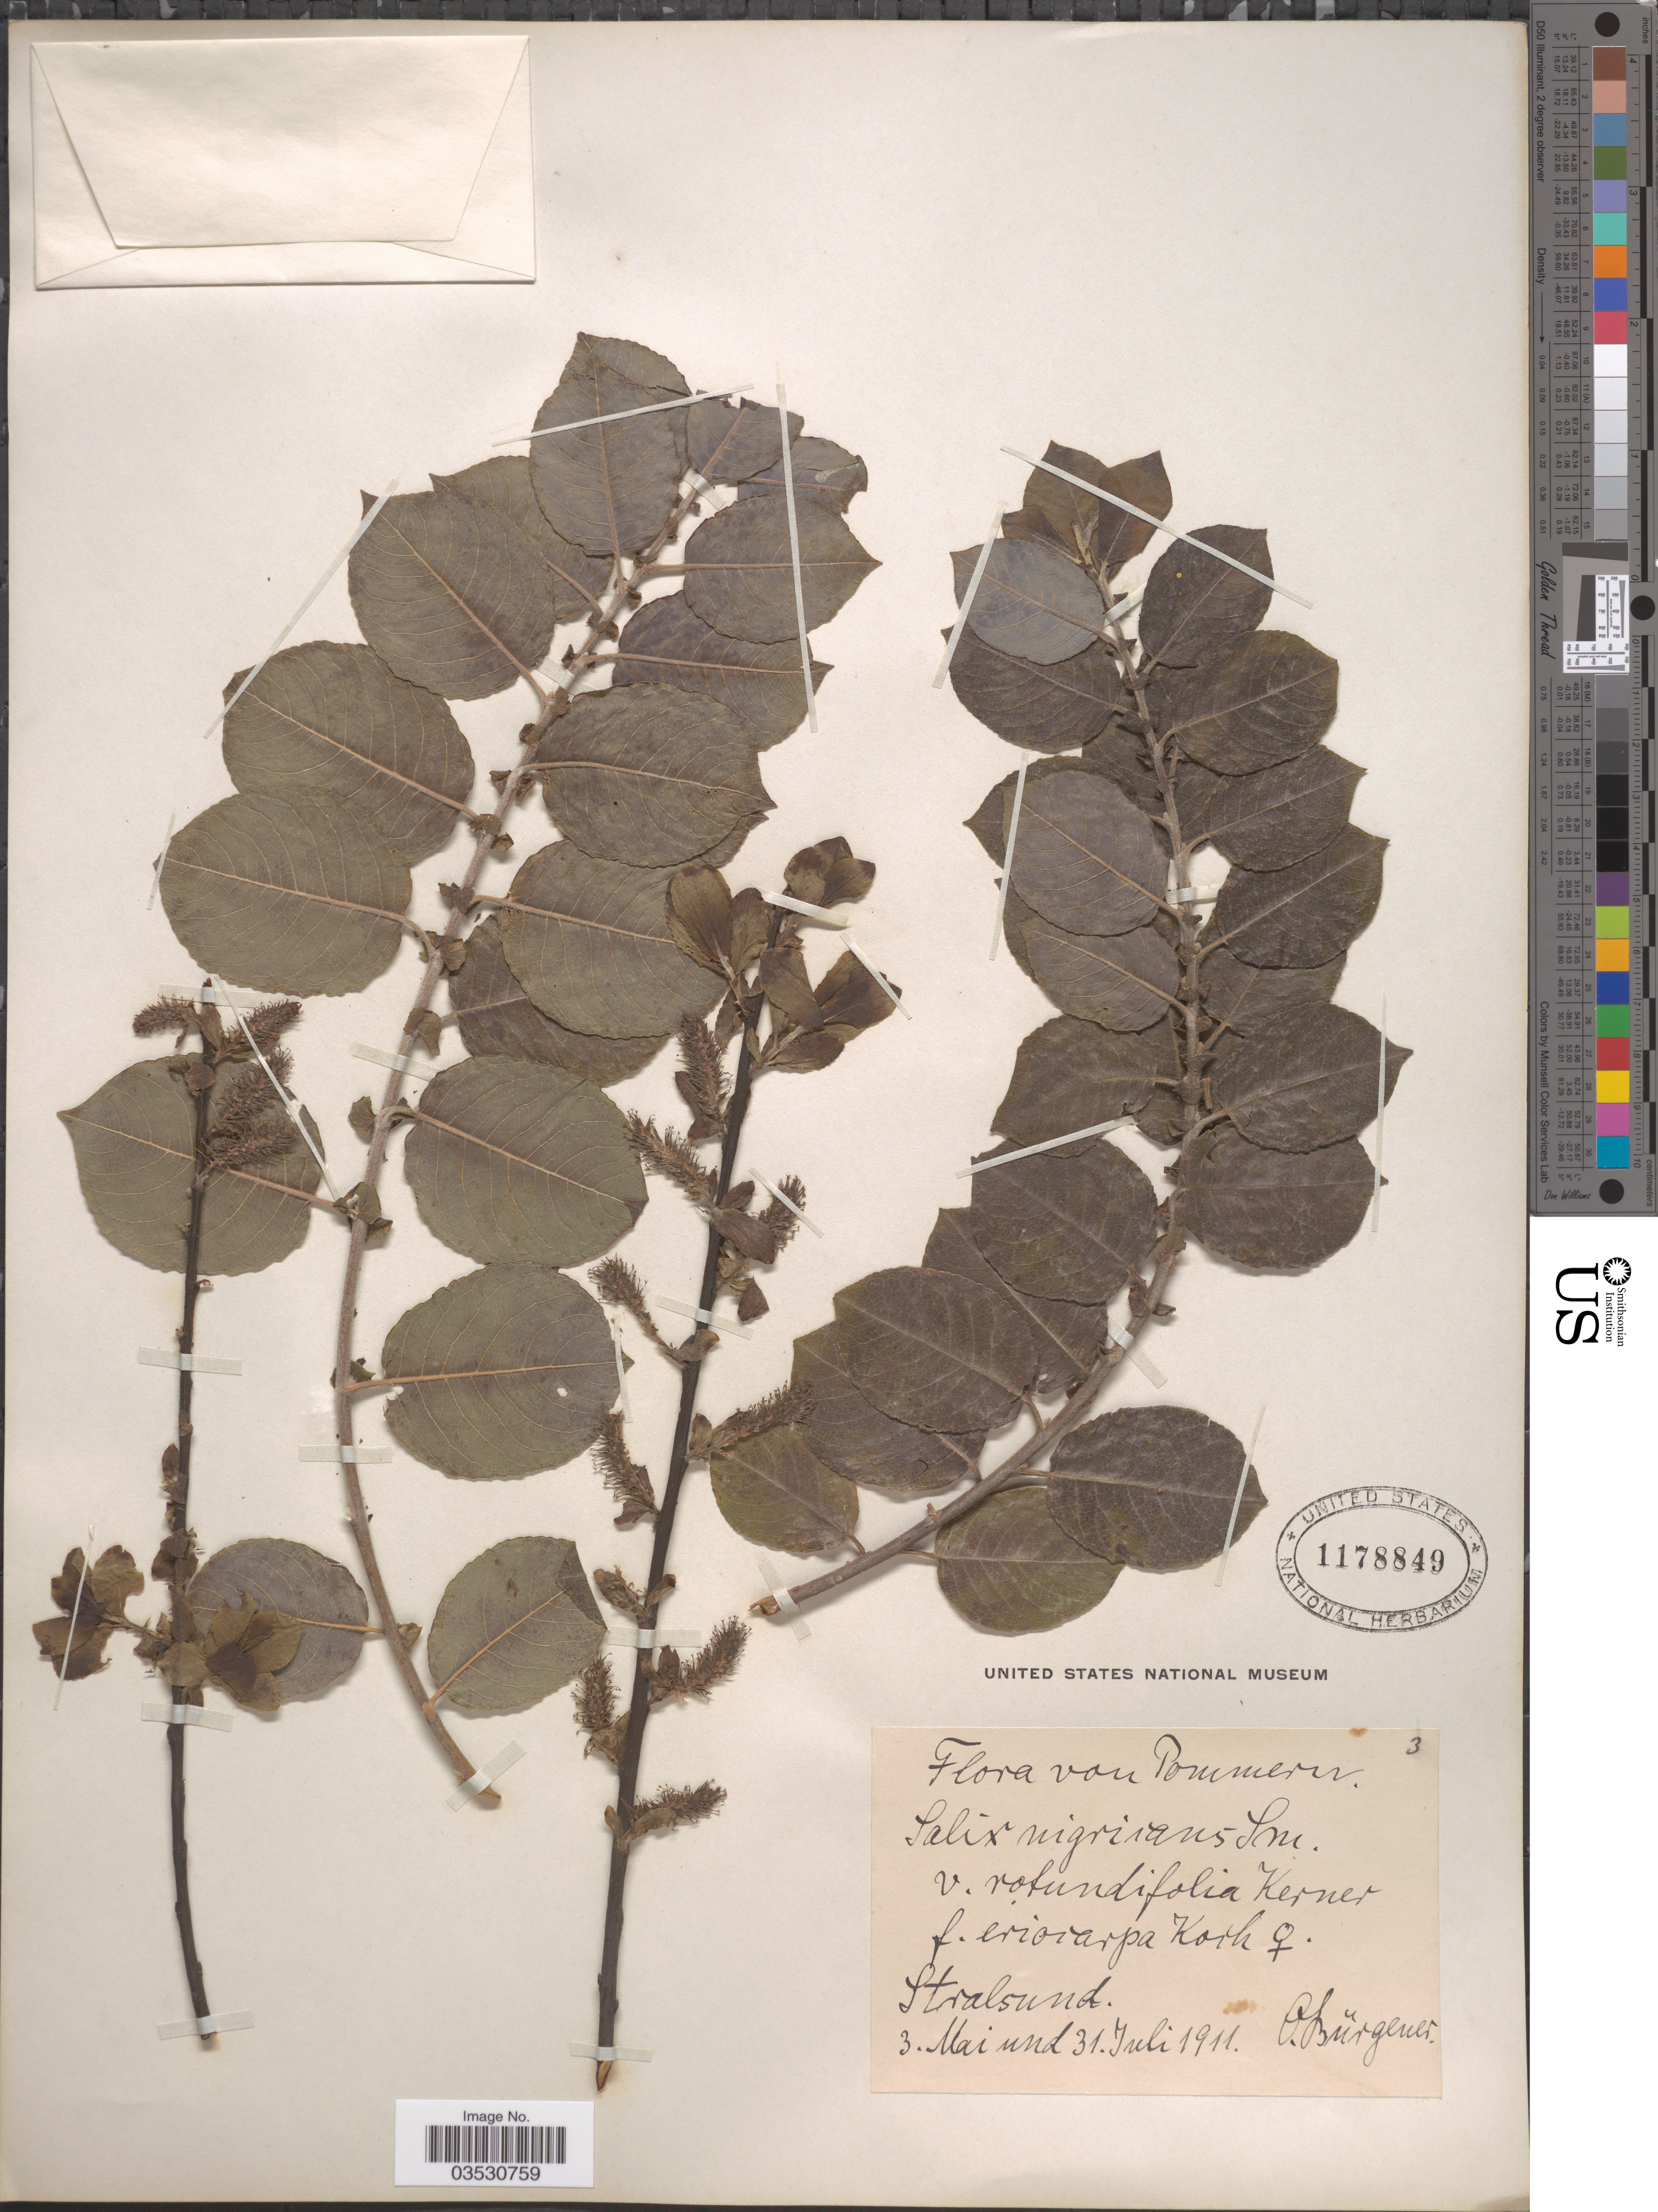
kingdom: Plantae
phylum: Tracheophyta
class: Magnoliopsida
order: Malpighiales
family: Salicaceae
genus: Salix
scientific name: Salix nigricans f. rotundifolia f. eriocarpa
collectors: P. Bürgener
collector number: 3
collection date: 1911-05-03/1911-07-31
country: Germany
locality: Pommern. Stralsund.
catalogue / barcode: US 1178849